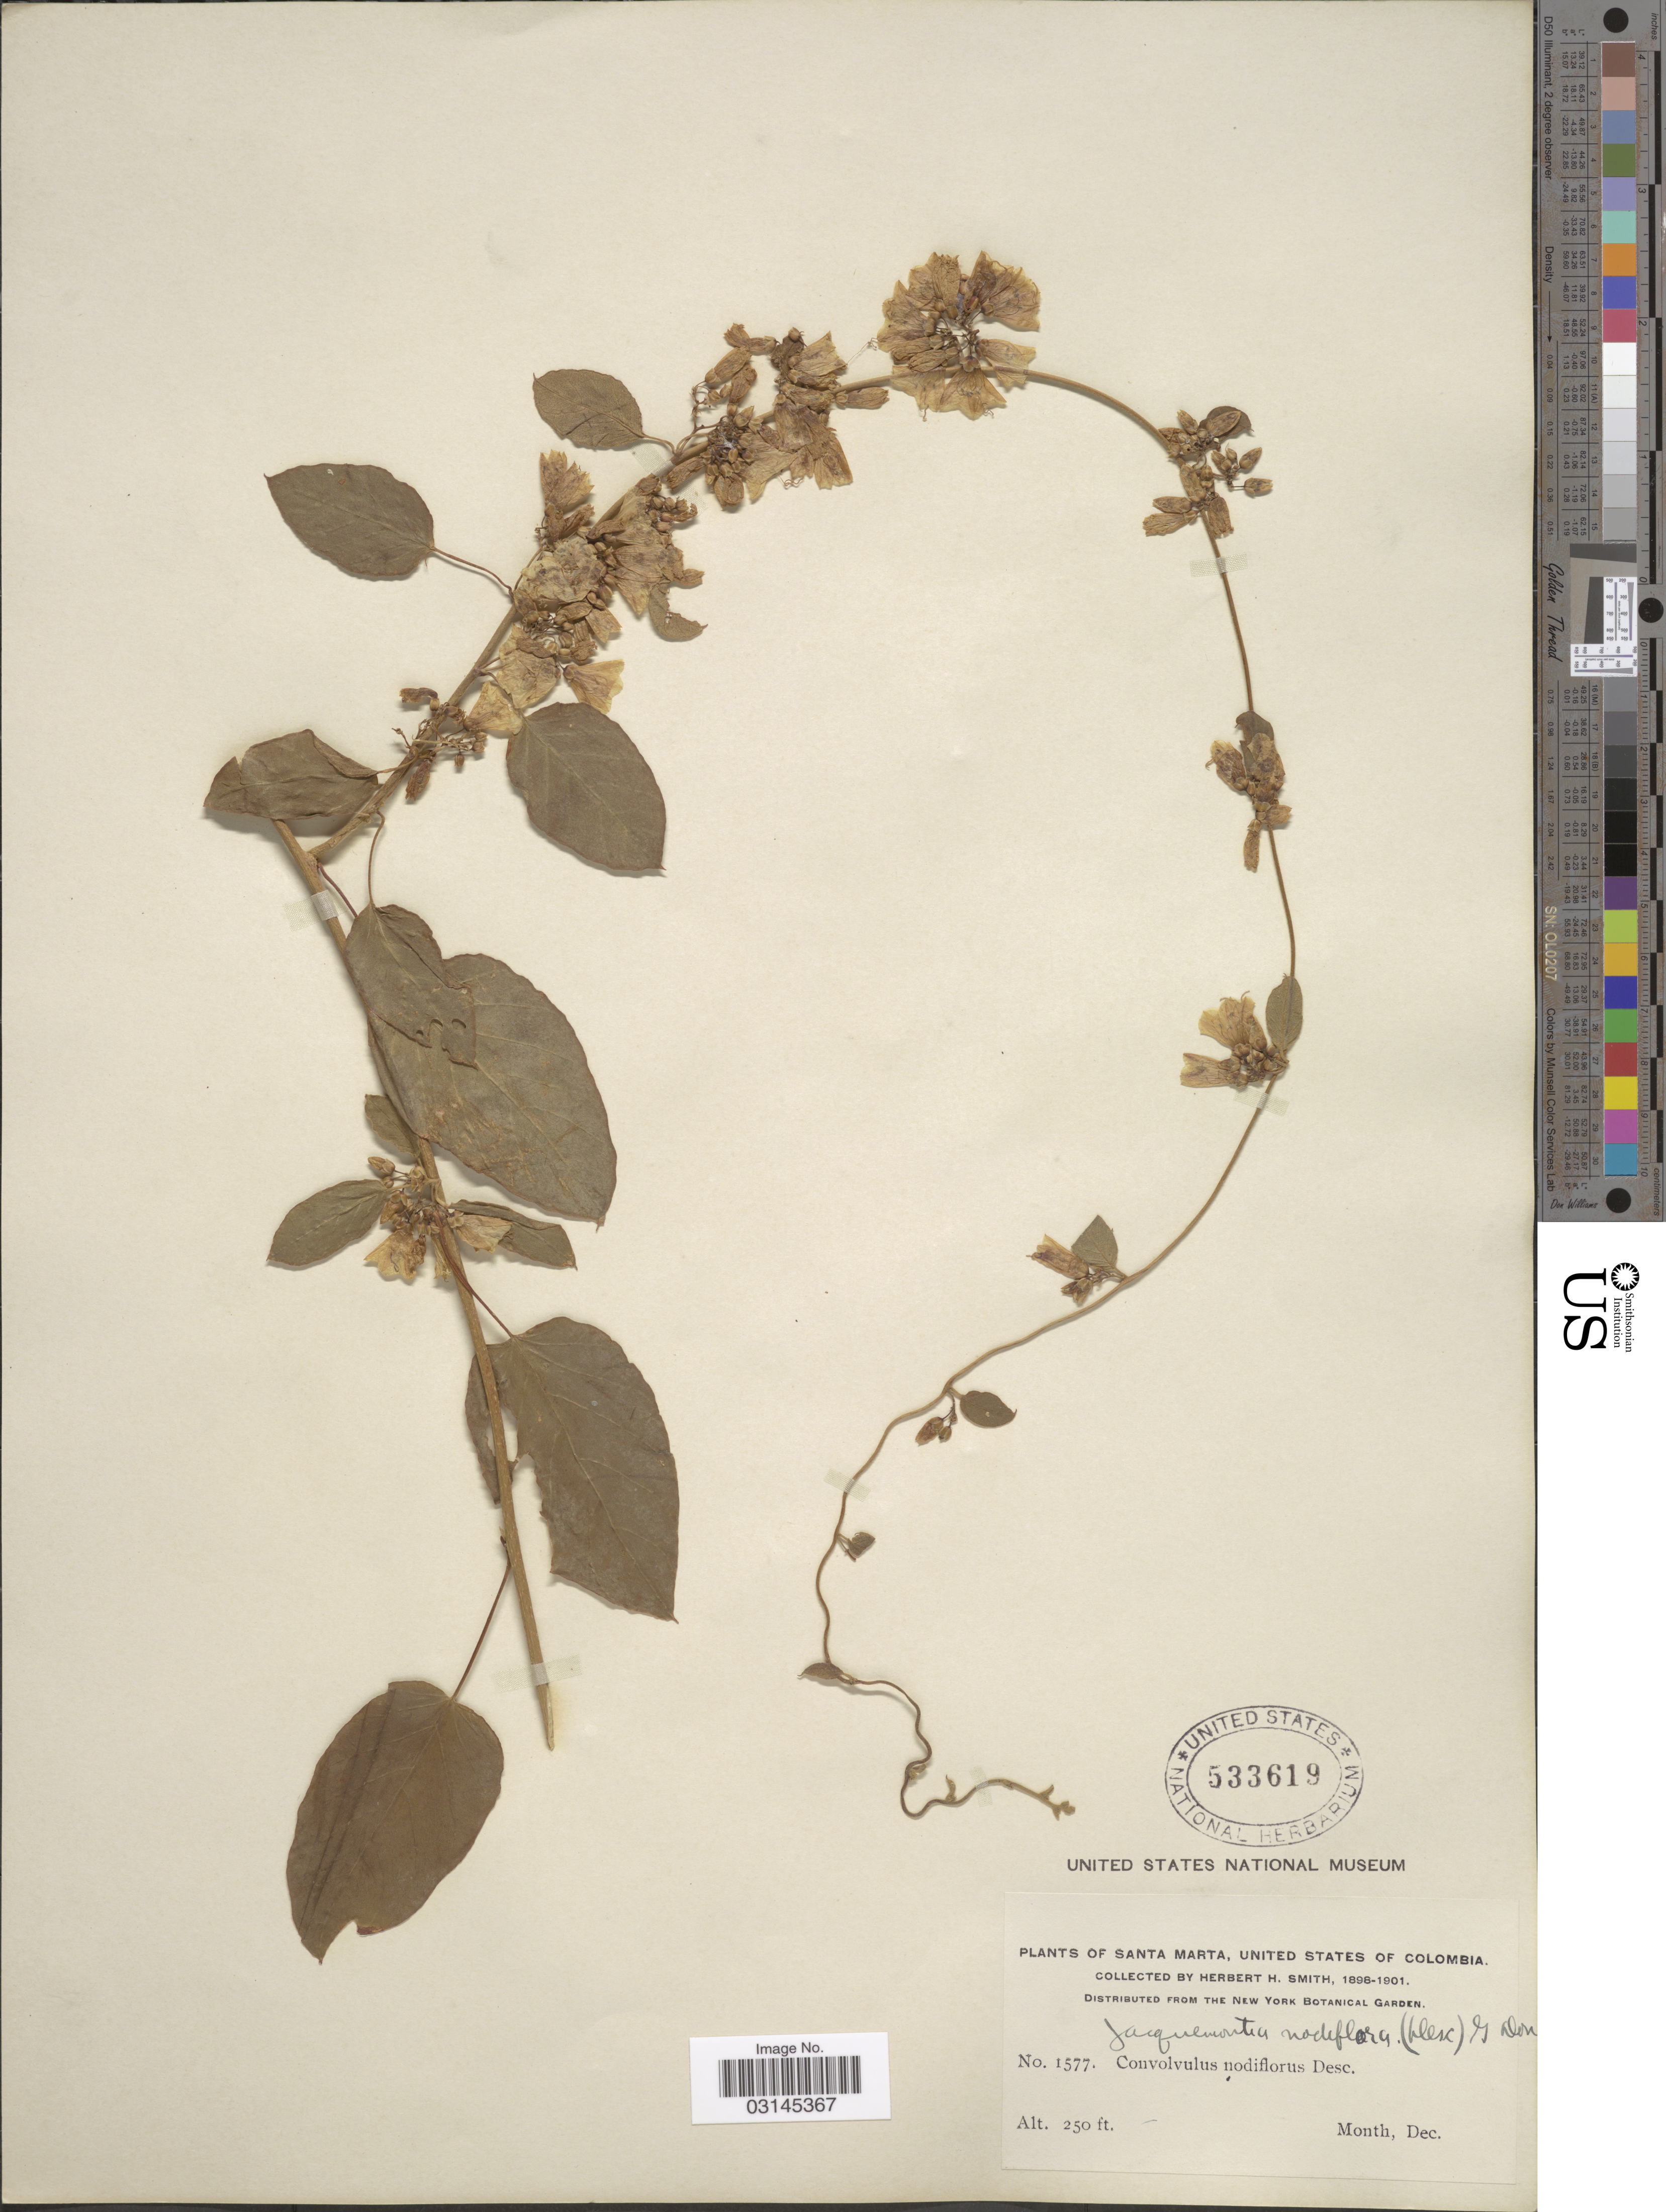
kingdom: Plantae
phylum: Tracheophyta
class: Magnoliopsida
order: Solanales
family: Convolvulaceae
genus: Convolvulus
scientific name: Convolvulus nodiflorus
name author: Desr.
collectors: Herbert H. Smith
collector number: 1577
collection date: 1898-12/1901-12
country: Colombia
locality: Santa Marta, United States of Colombia.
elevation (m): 76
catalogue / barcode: US 533619